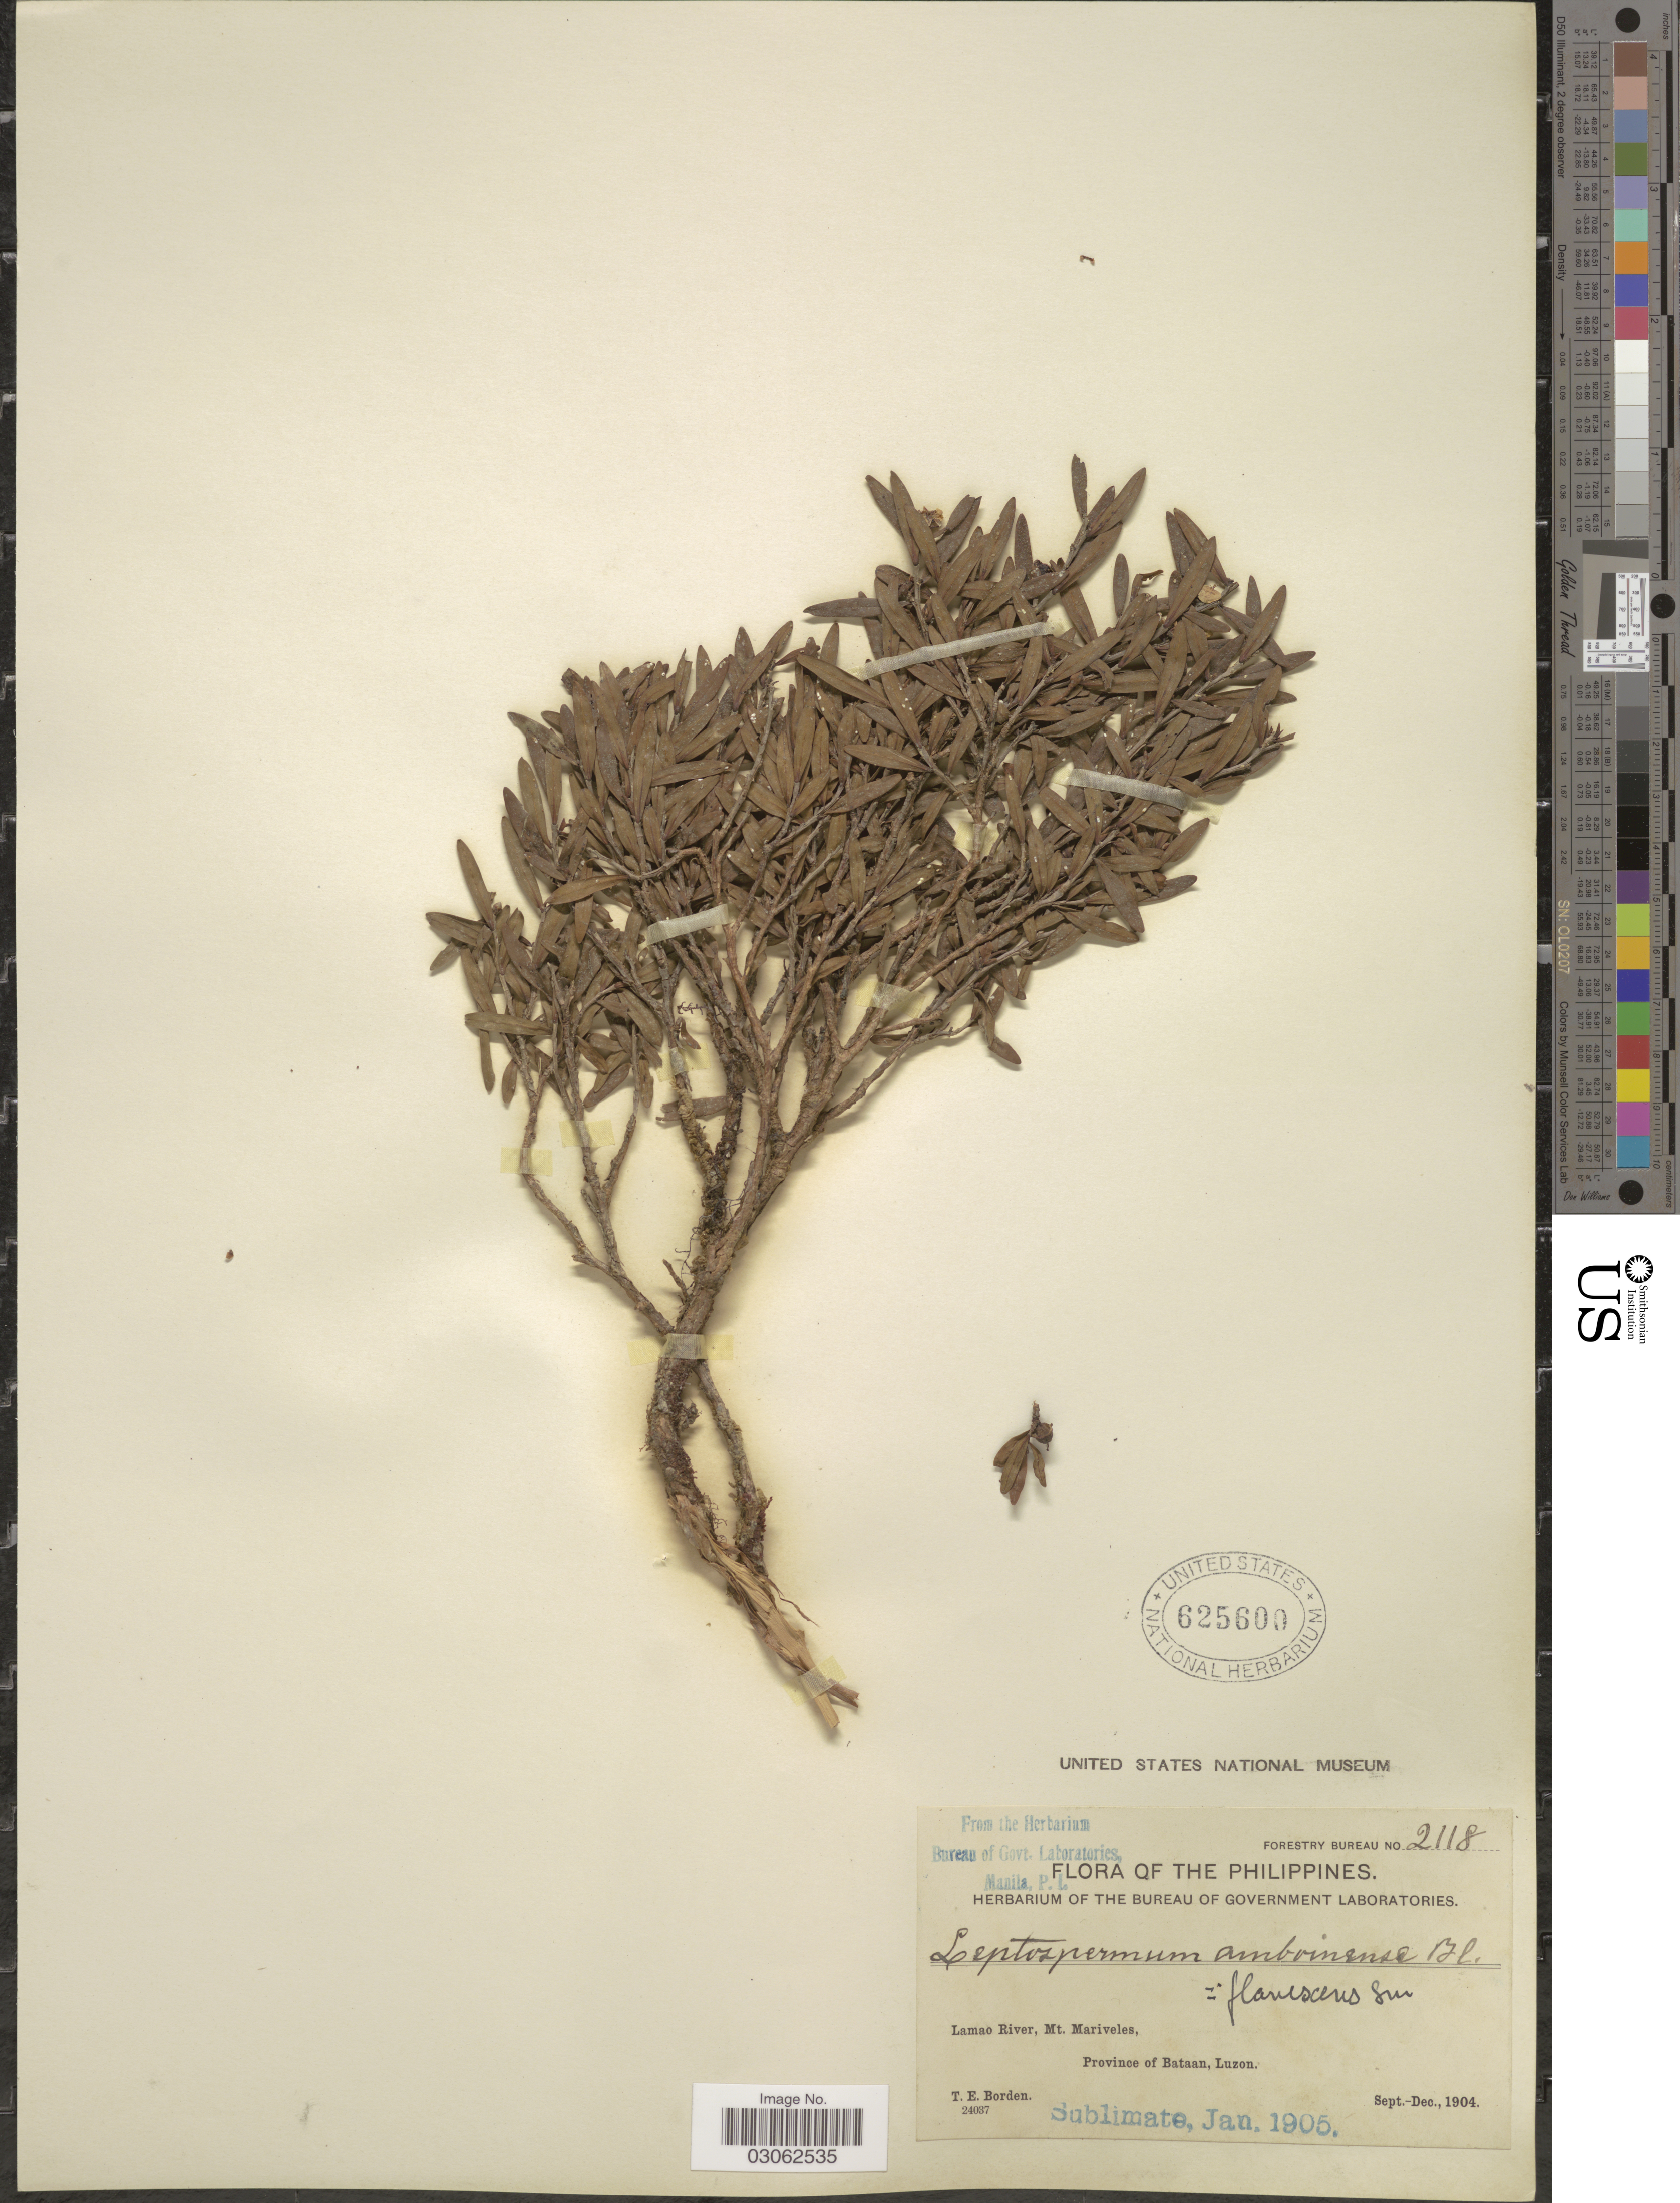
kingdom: Plantae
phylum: Tracheophyta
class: Magnoliopsida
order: Myrtales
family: Myrtaceae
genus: Leptospermum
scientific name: Leptospermum javanicum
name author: Blume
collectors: T. E. Borden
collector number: Forestry Bureau 2118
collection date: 1904-09/1904-12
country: Philippines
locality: Lamao River, Mt. Mariveles, Province of Bataan, Luzon.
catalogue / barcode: US 625600